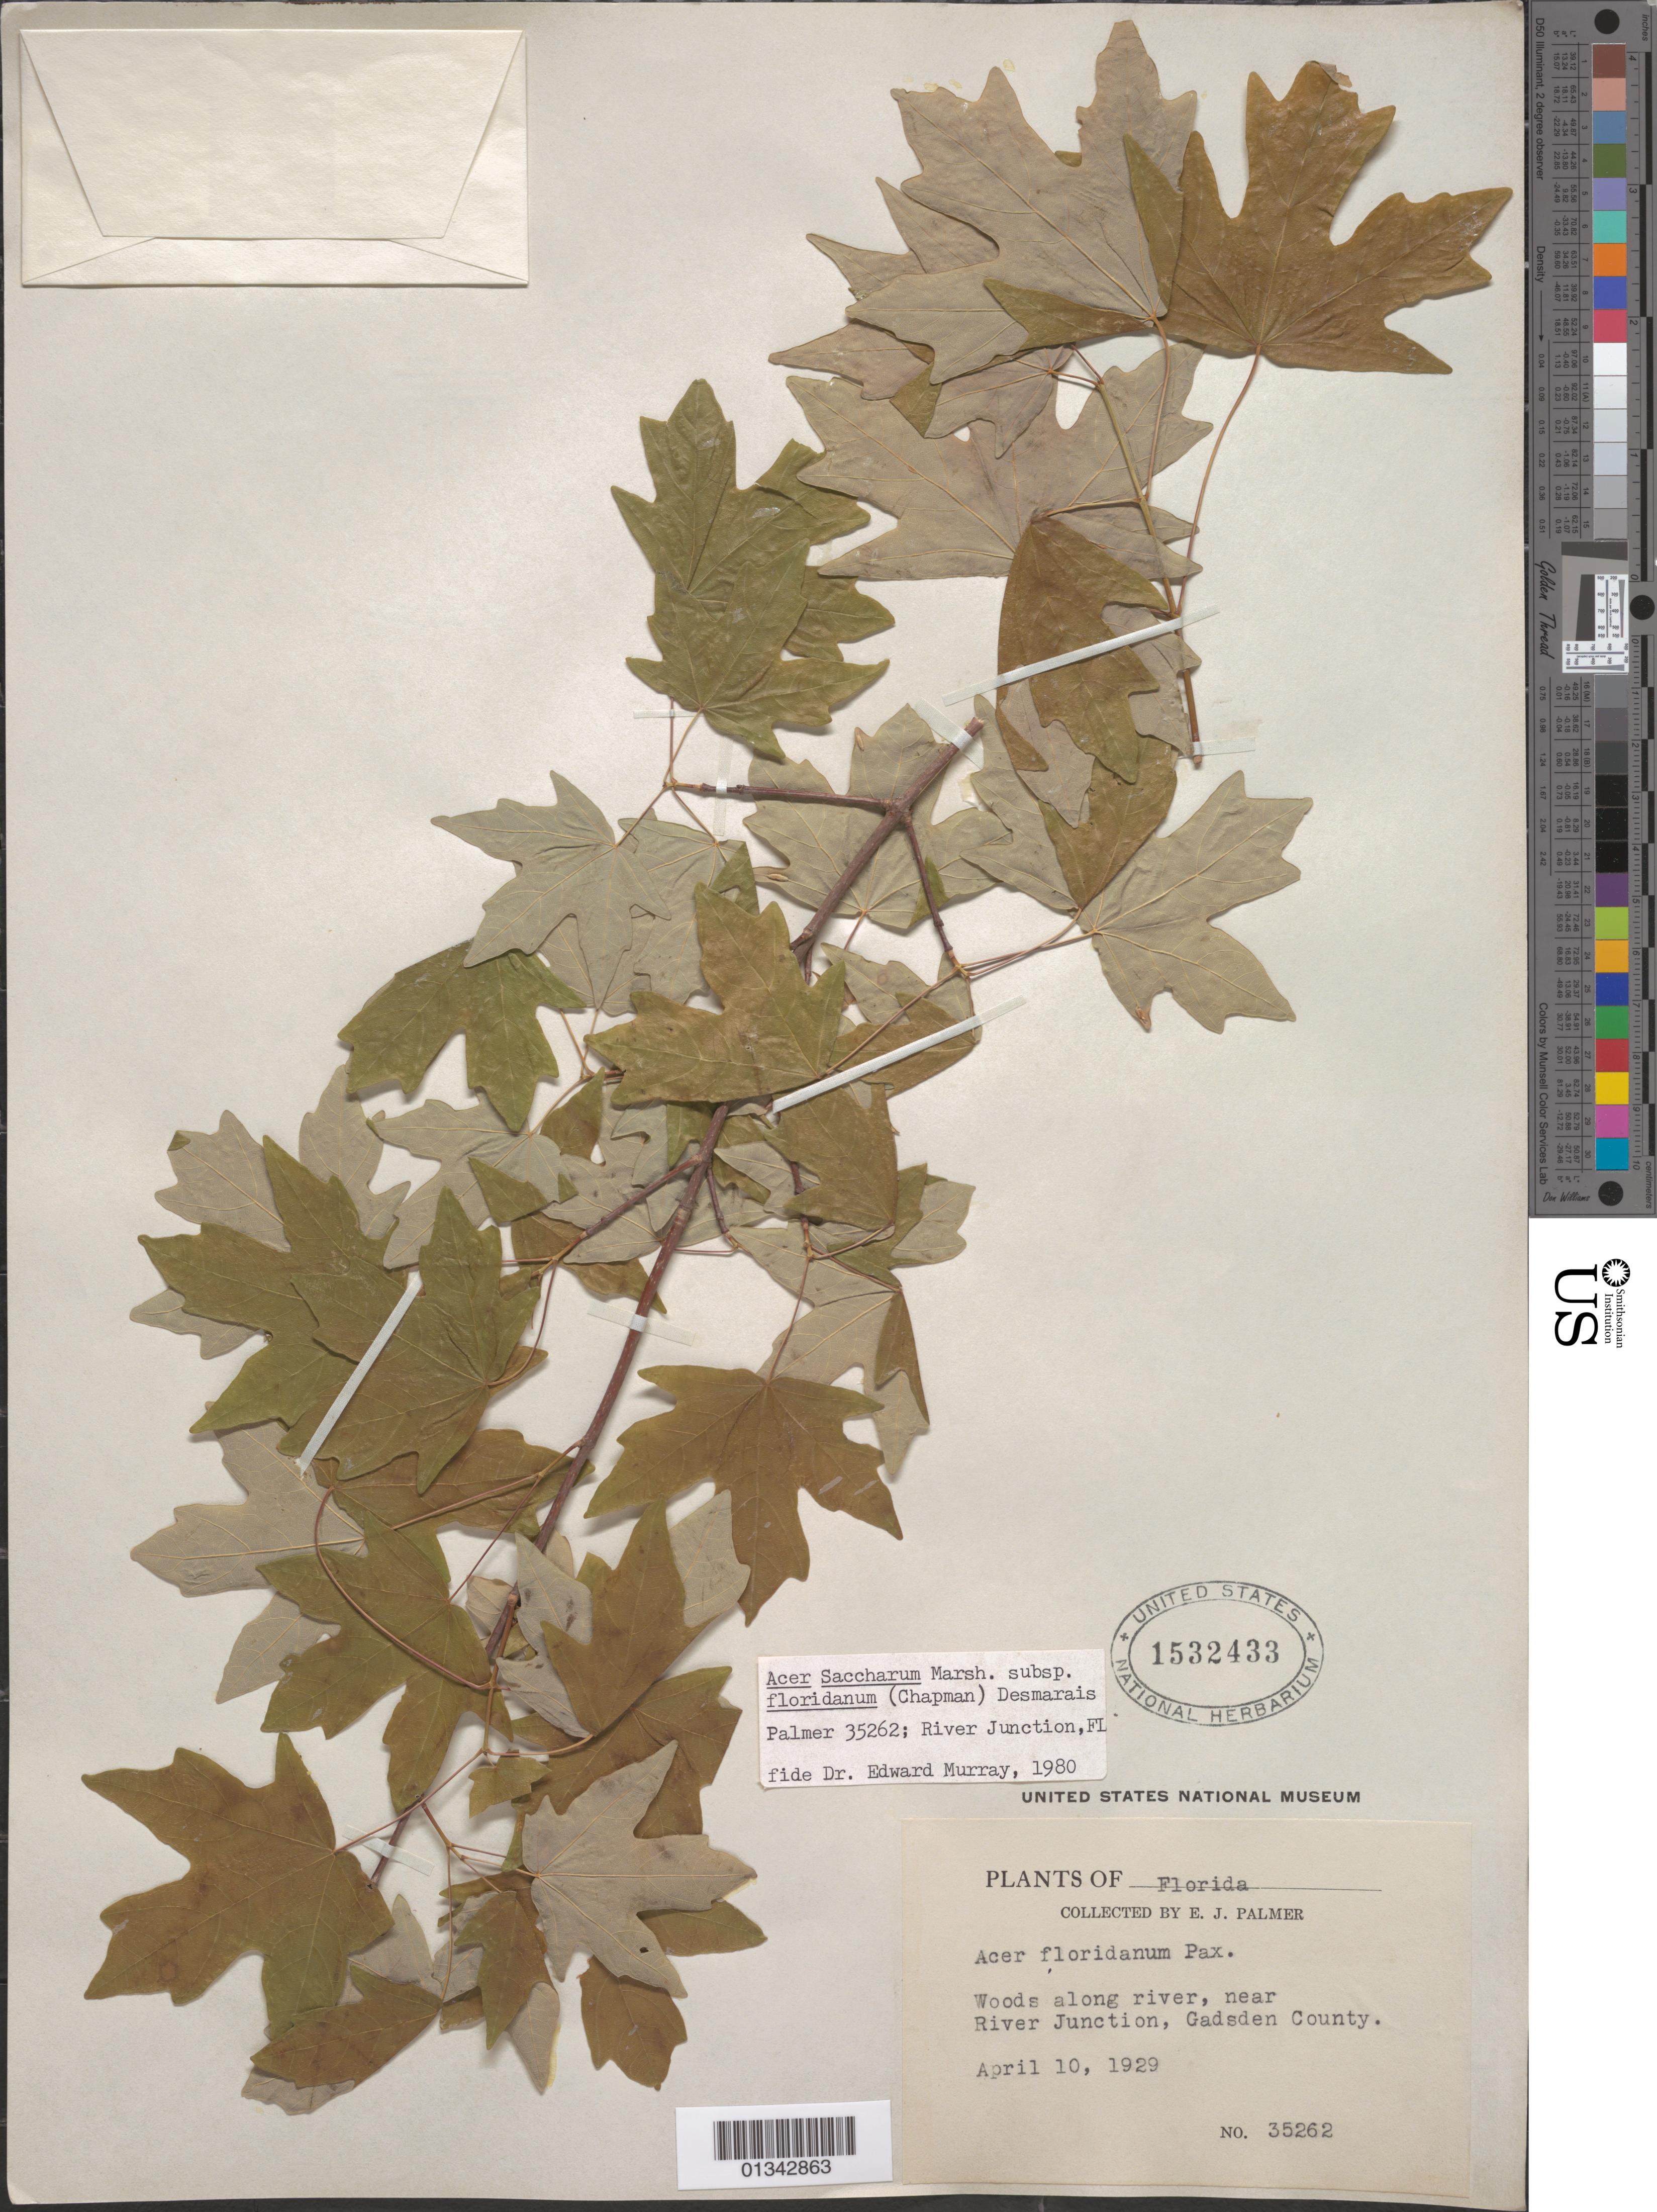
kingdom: Plantae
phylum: Tracheophyta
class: Magnoliopsida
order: Sapindales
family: Sapindaceae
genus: Acer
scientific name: Acer saccharum subsp. floridanum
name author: (Chapm.) Desmarais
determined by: Murray, Edward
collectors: E. J. Palmer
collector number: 35262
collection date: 1929-04-10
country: United States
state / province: Florida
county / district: Gadsden County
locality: Gadsden County, near River Junction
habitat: Woods along river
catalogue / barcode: US 1532433